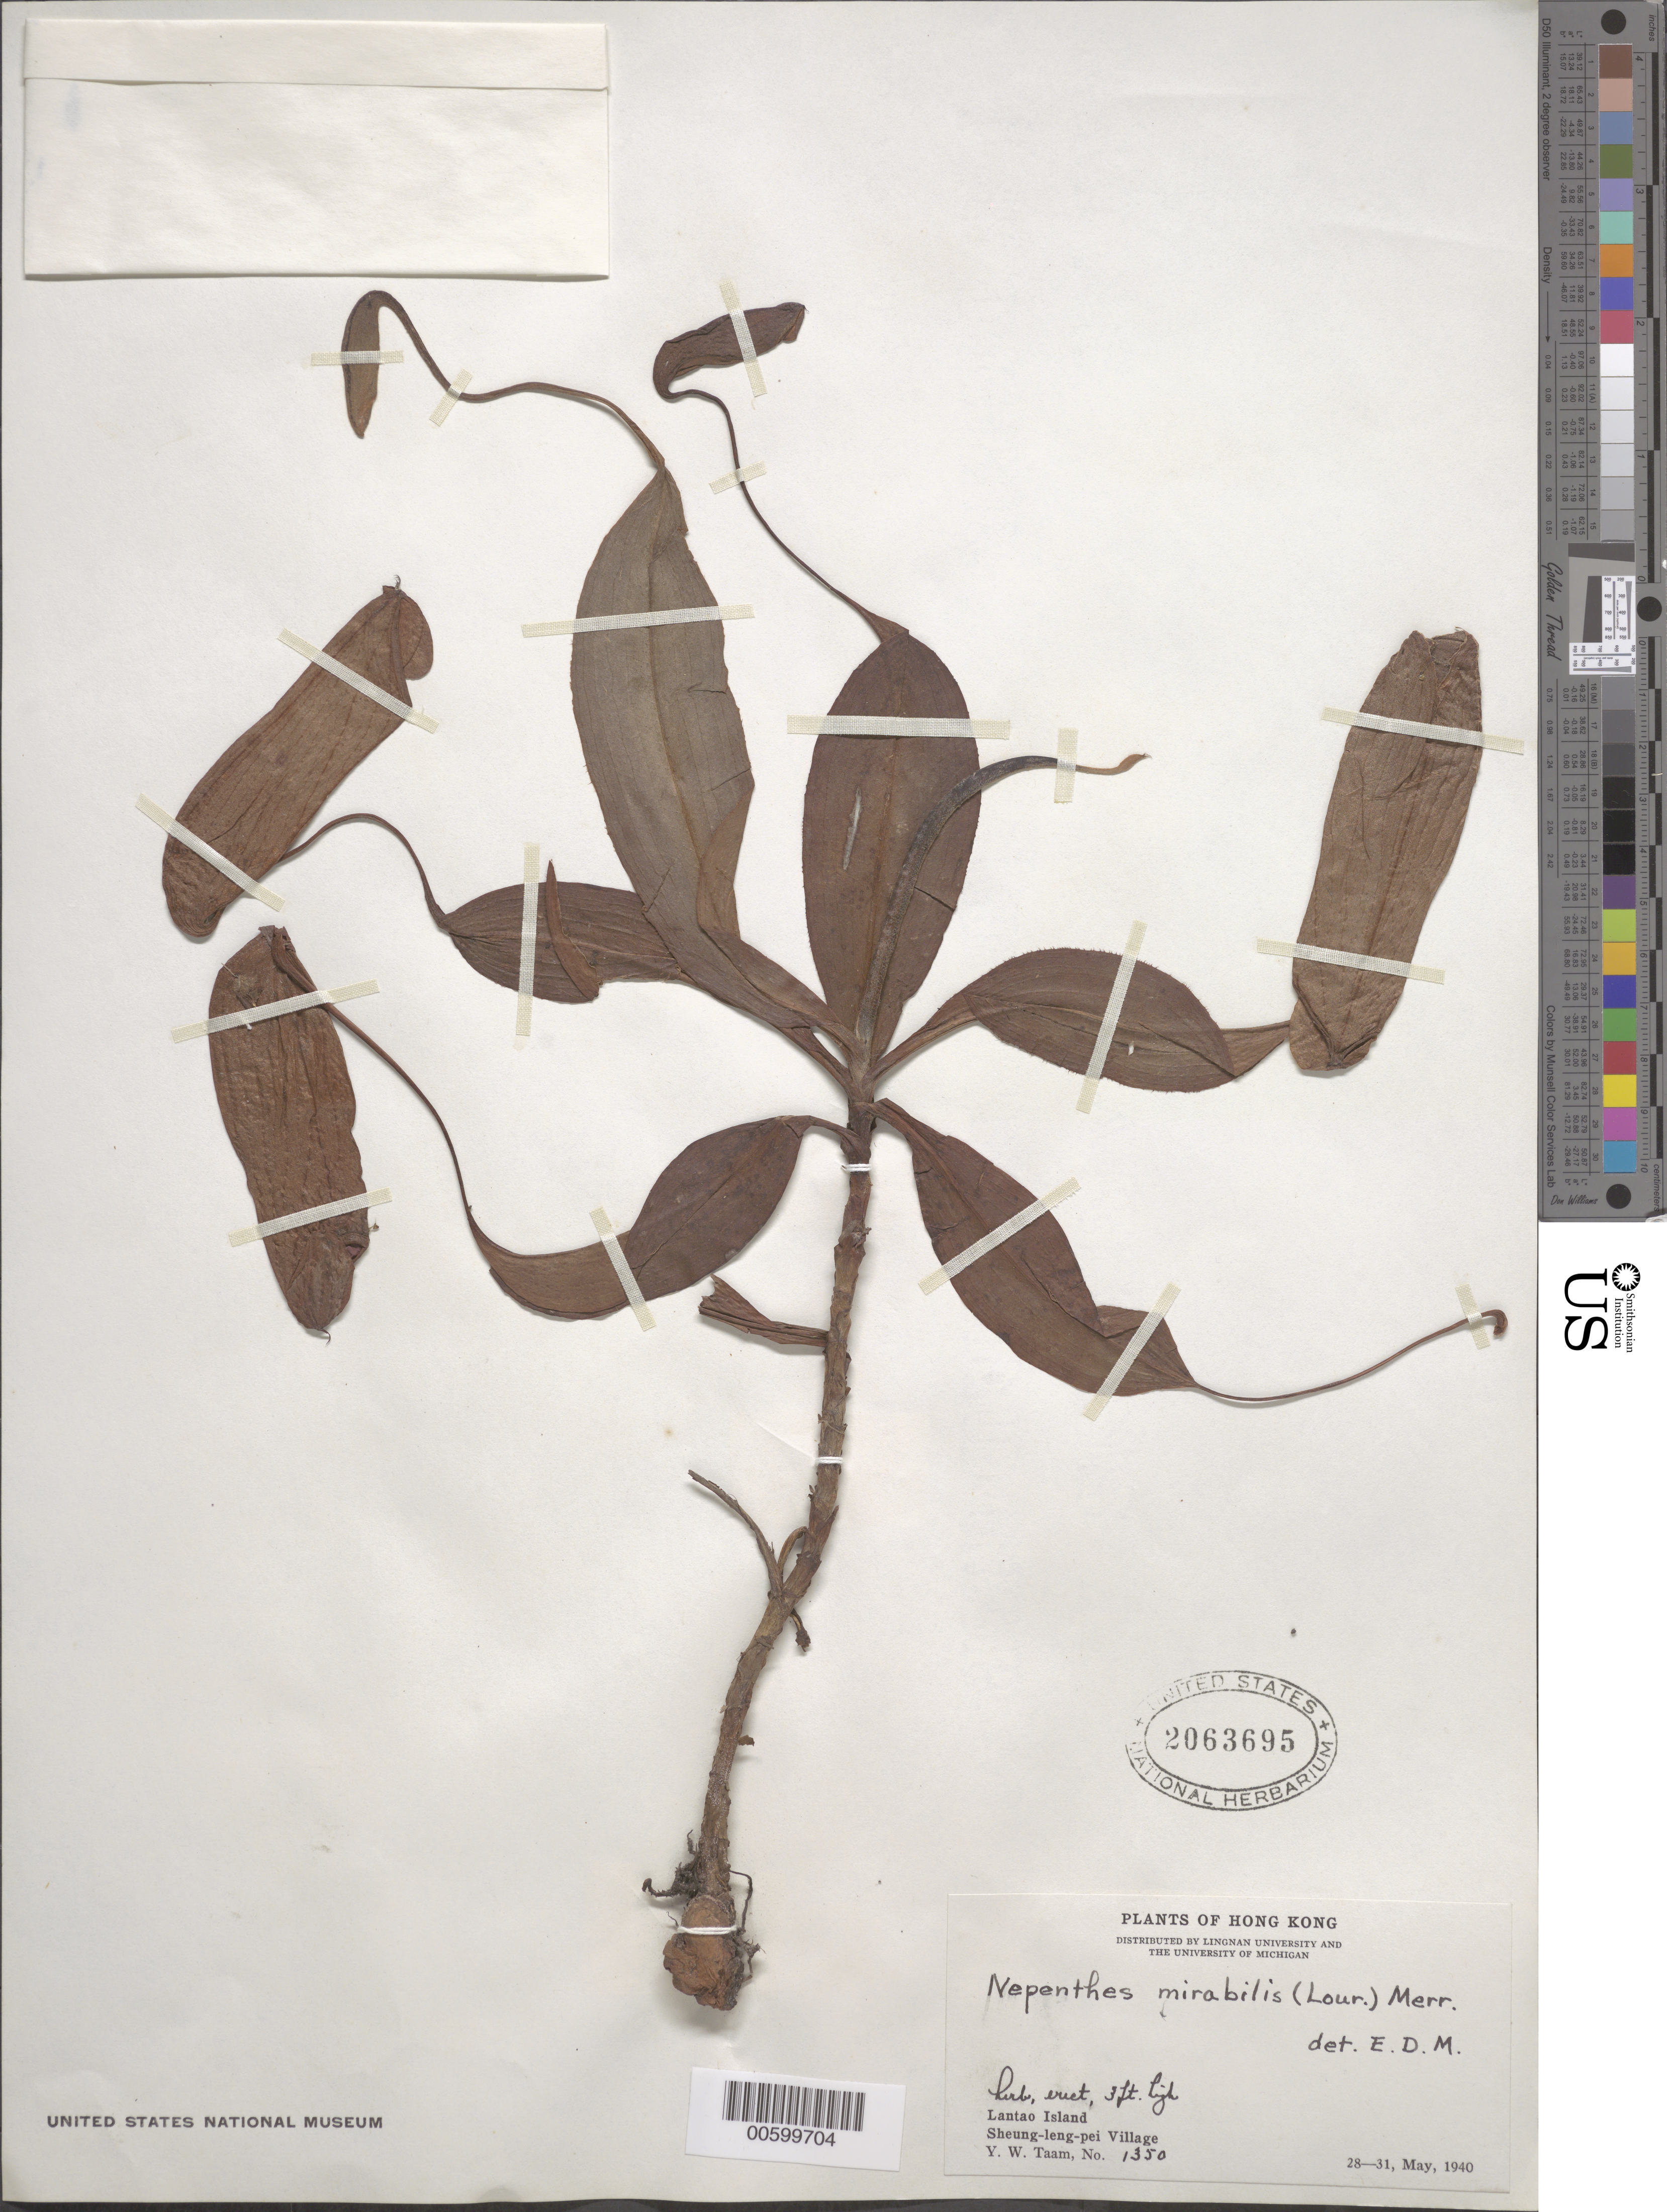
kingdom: Plantae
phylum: Tracheophyta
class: Magnoliopsida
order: Caryophyllales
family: Nepenthaceae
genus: Nepenthes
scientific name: Nepenthes mirabilis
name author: (Lour.) Druce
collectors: Y. W. Taam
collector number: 1350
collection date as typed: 28 May 1940 to 31 May 1940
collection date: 1940-05-28/1940-05-31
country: China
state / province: Hong Kong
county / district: New Territories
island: Lan Tao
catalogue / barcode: US 2063695